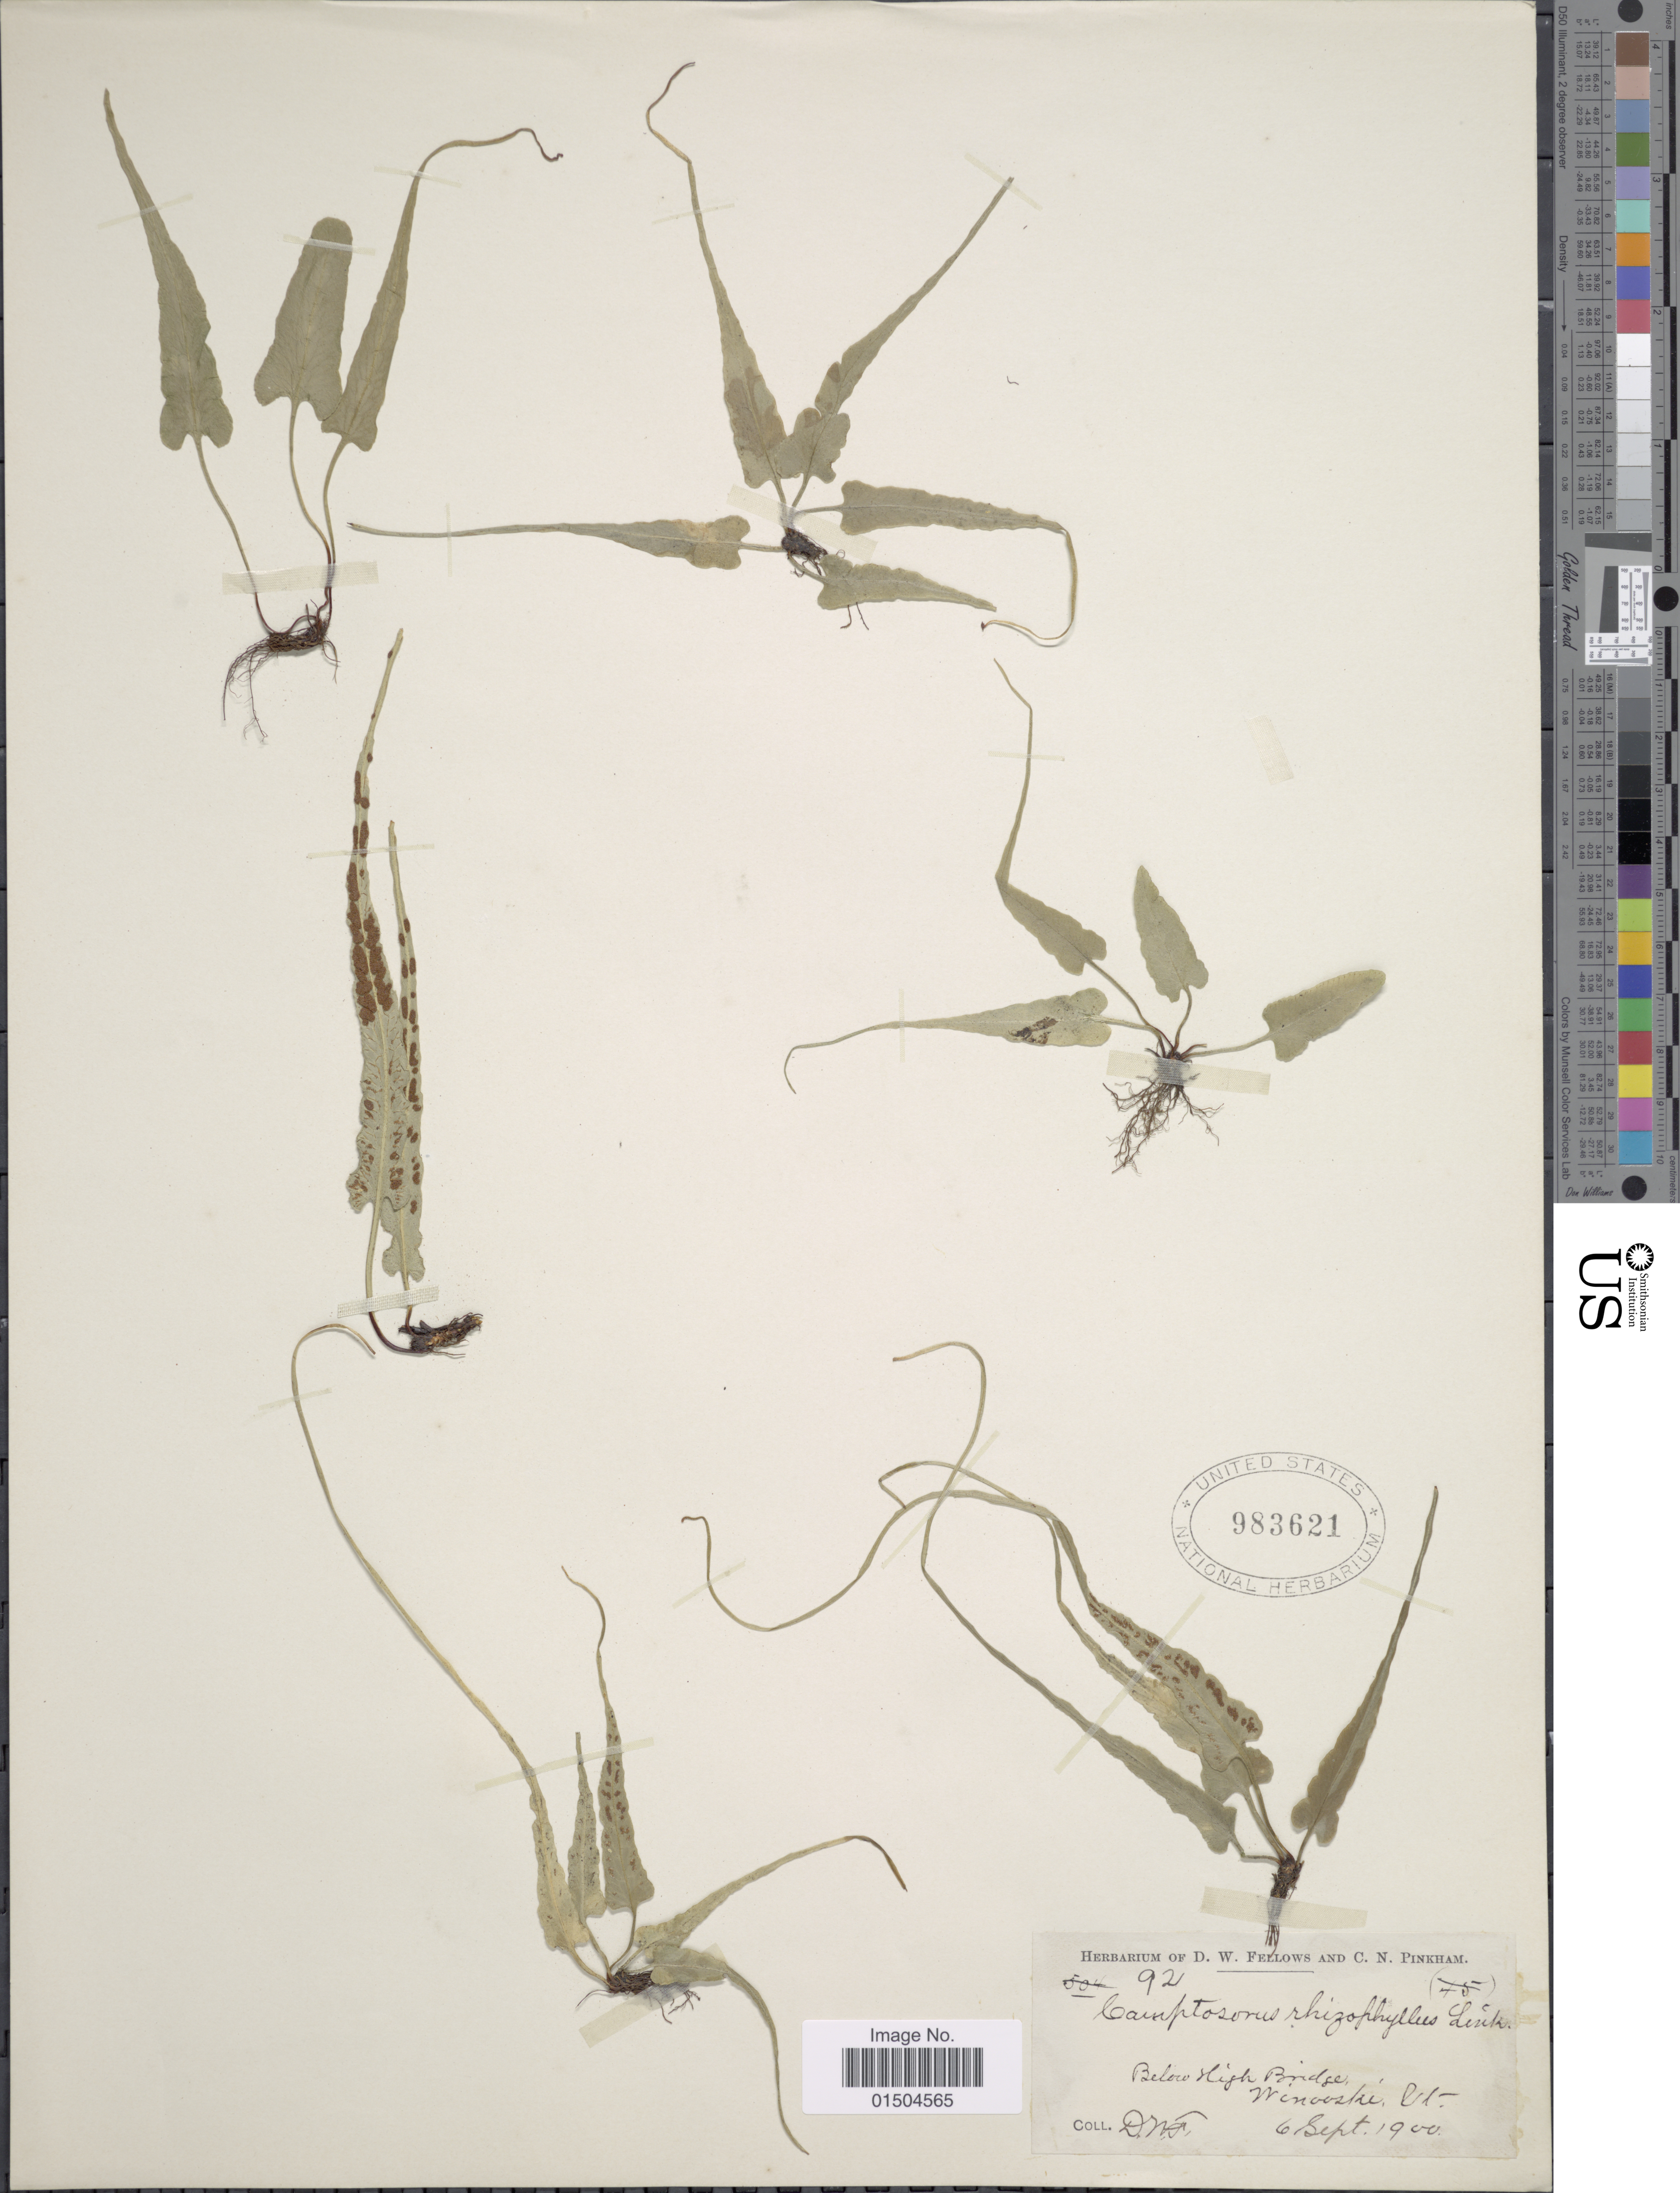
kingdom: Plantae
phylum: Tracheophyta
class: Polypodiopsida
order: Polypodiales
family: Aspleniaceae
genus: Asplenium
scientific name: Asplenium rhizophyllum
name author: L.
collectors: D. W. Fellows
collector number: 92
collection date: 1900-09-06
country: United States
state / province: Vermont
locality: Below High Bridge, Winooski.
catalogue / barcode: US 983621